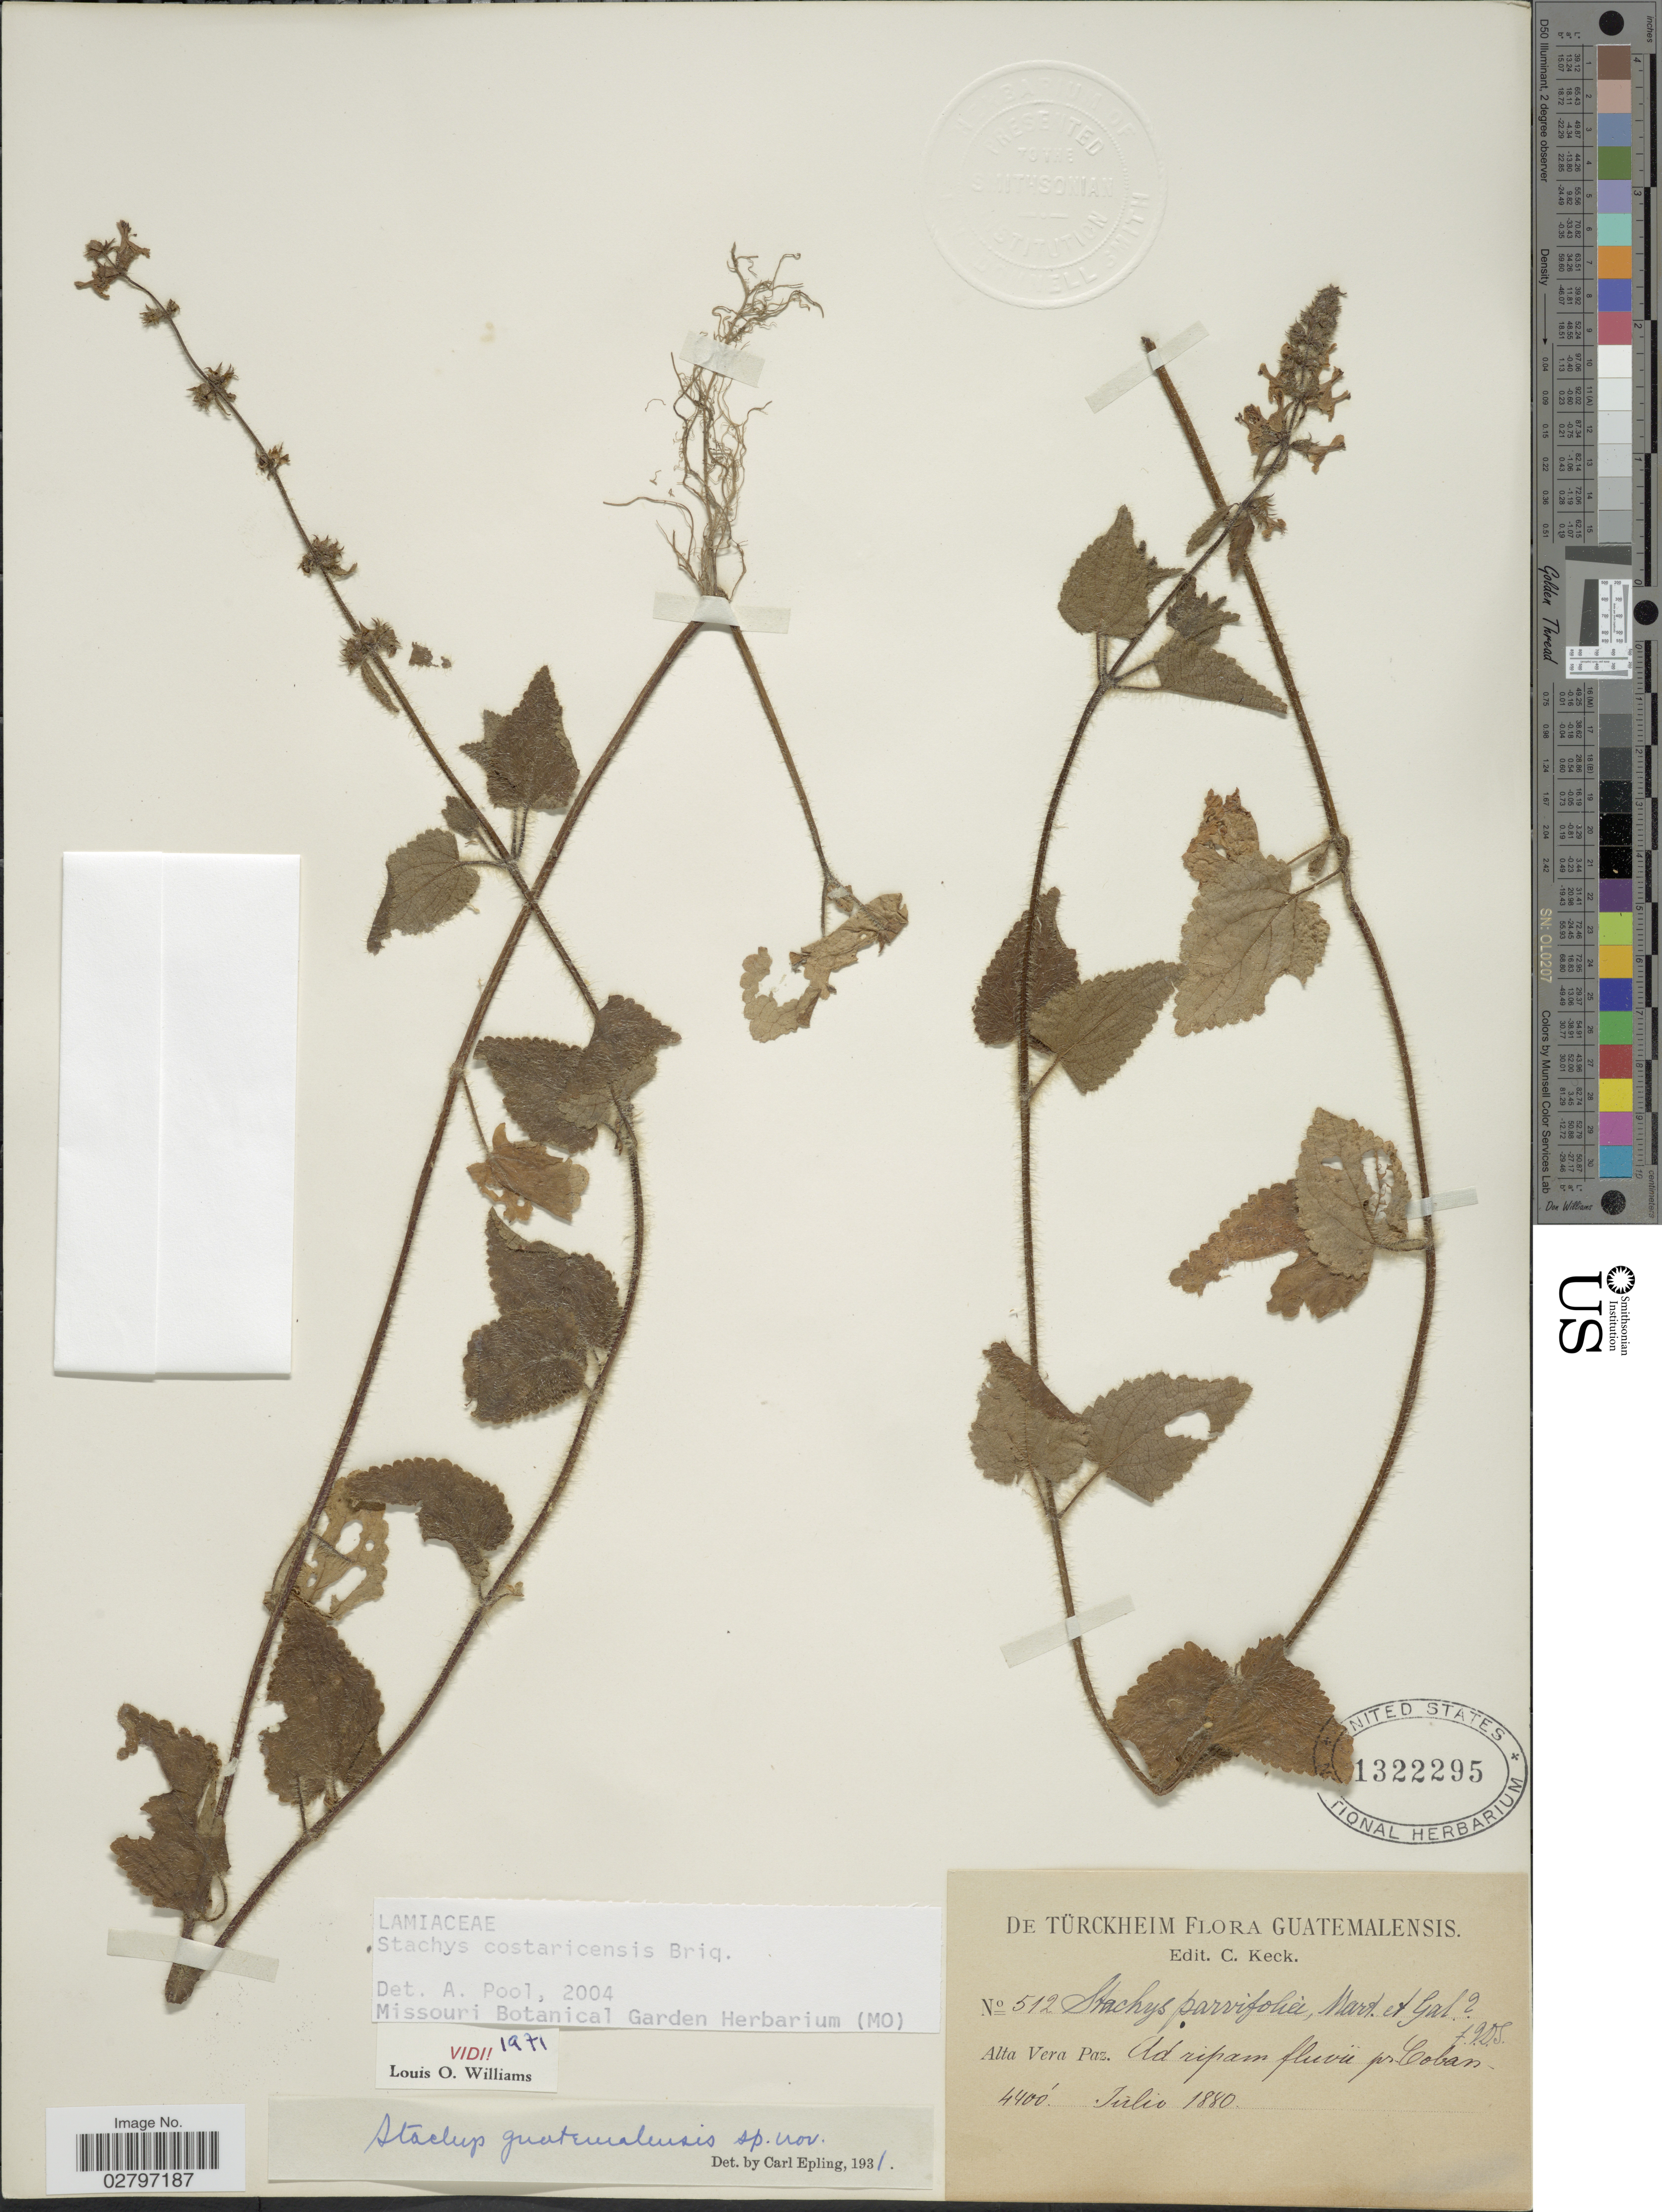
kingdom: Plantae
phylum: Tracheophyta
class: Magnoliopsida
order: Lamiales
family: Lamiaceae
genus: Stachys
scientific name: Stachys costaricensis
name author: Briq.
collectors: -. De Türckheim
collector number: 512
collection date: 1880-07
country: Guatemala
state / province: Alta Verapaz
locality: Ad ripam fluvii pr. Coban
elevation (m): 1341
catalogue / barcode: US 1322295